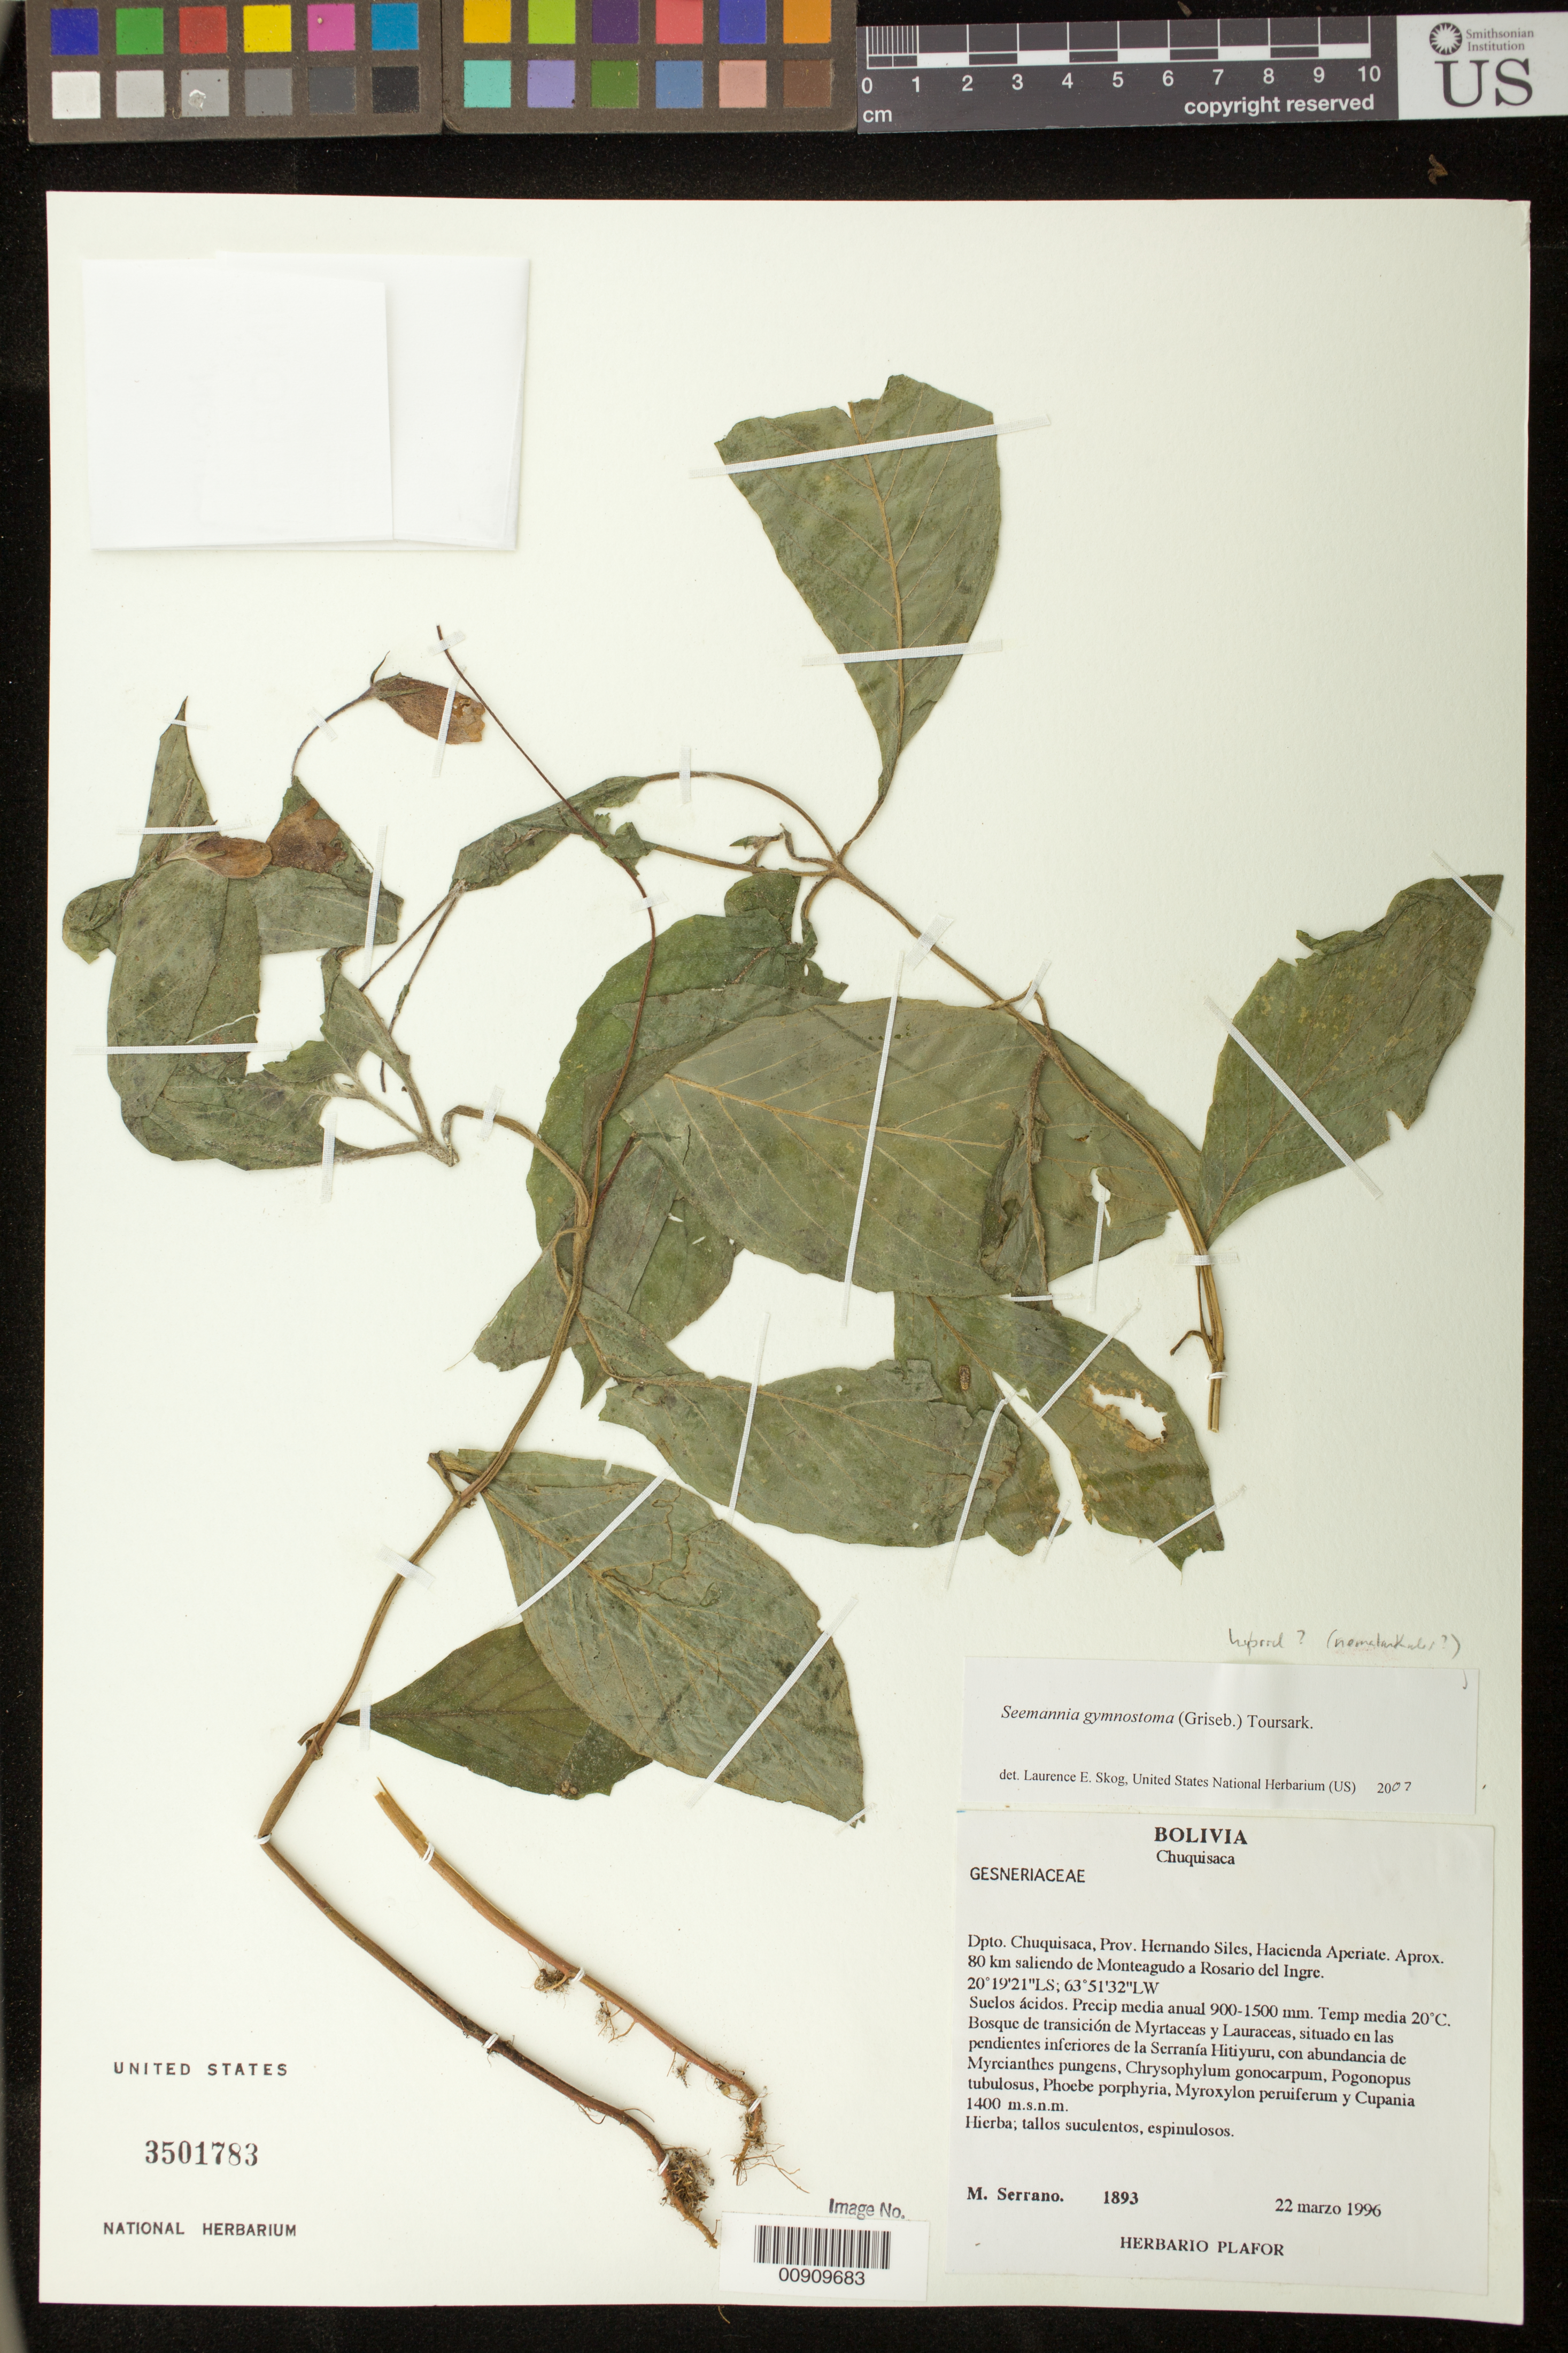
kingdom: Plantae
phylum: Tracheophyta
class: Magnoliopsida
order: Lamiales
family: Gesneriaceae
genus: Seemannia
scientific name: Seemannia gymnostoma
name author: (Griseb.) Toursark.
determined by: Skog, Laurence E.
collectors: M. Serrano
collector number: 1893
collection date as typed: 22 Mar 1996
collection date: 1996-03-22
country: Bolivia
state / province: Chuquisaca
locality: Dpto. Chuquisaca, Prov. Hernando Siles, Hacienda Aperiate, aprox. 80 km saliendo de Monteagudo a Rosario del Ingre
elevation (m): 900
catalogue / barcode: US 3501783